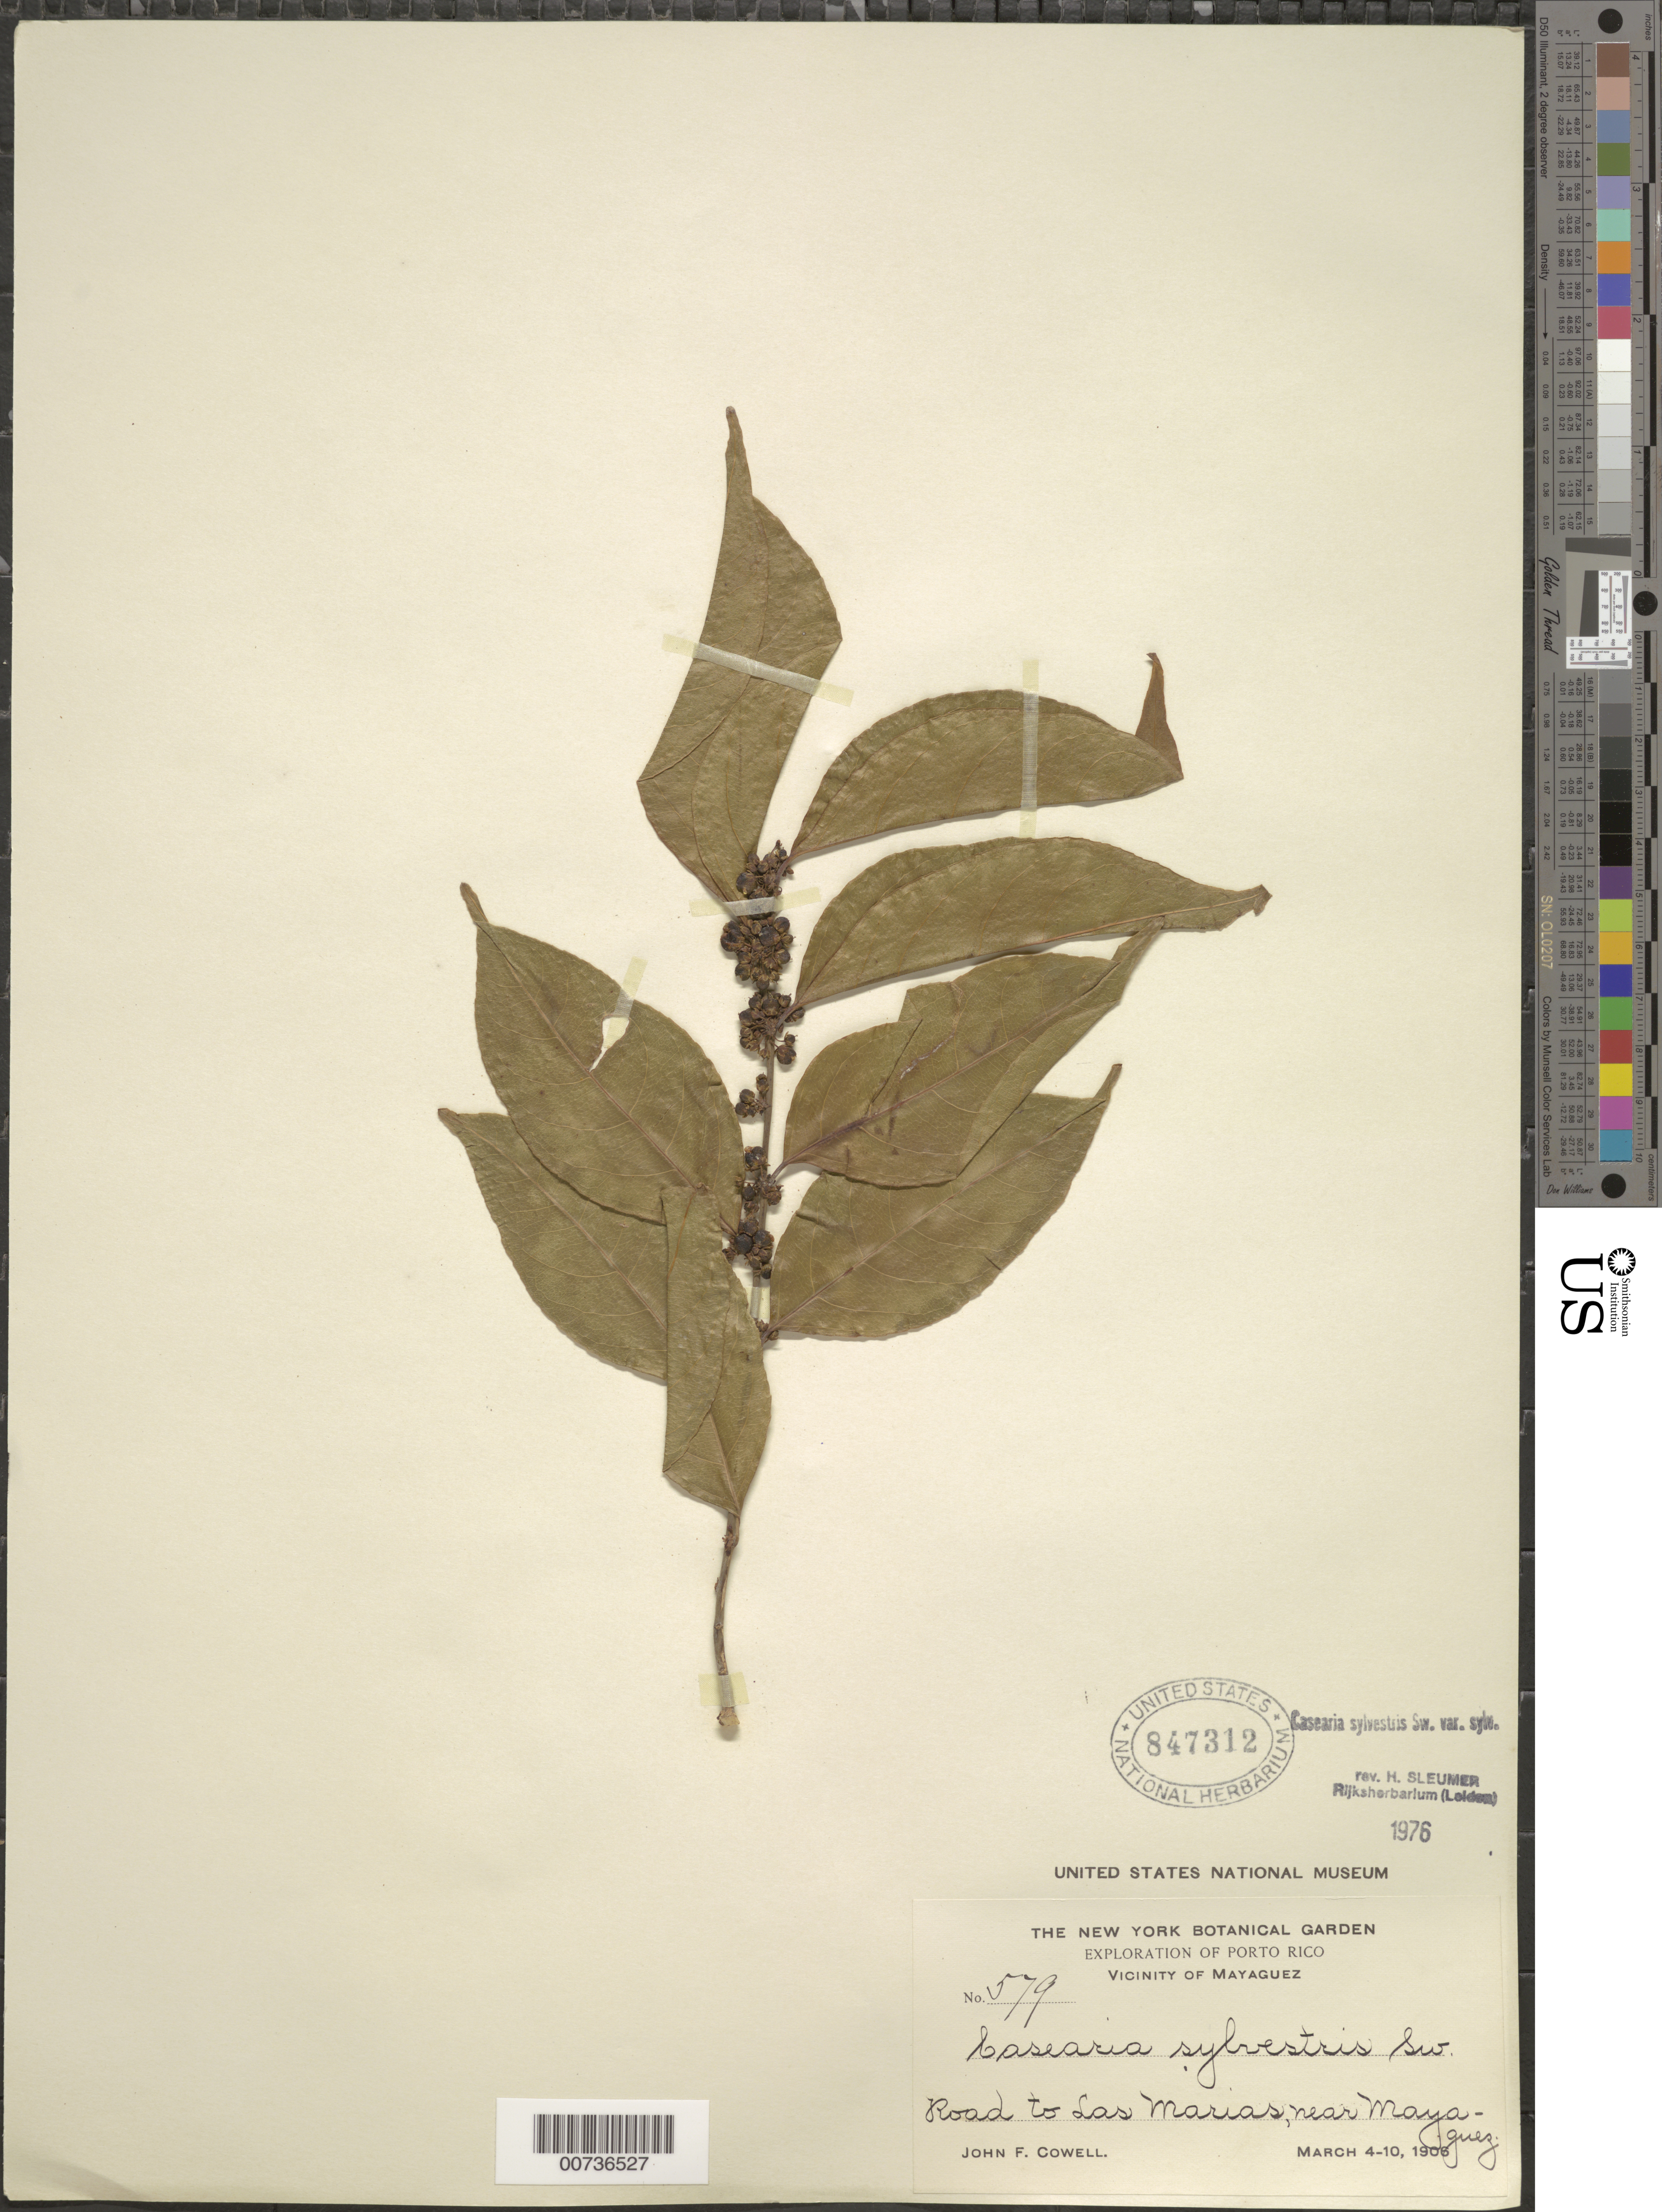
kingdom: Plantae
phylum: Tracheophyta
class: Magnoliopsida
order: Malpighiales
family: Salicaceae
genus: Casearia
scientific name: Casearia sylvestris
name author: Sw.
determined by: Sleumer, H. O.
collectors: J. F. Cowell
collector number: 579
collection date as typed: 04 Mar 1906 to 10 Mar 1906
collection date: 1906-03-04/1906-03-10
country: Puerto Rico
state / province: Mayagüez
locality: Road to Las Marías near Mayaguez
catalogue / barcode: US 847312